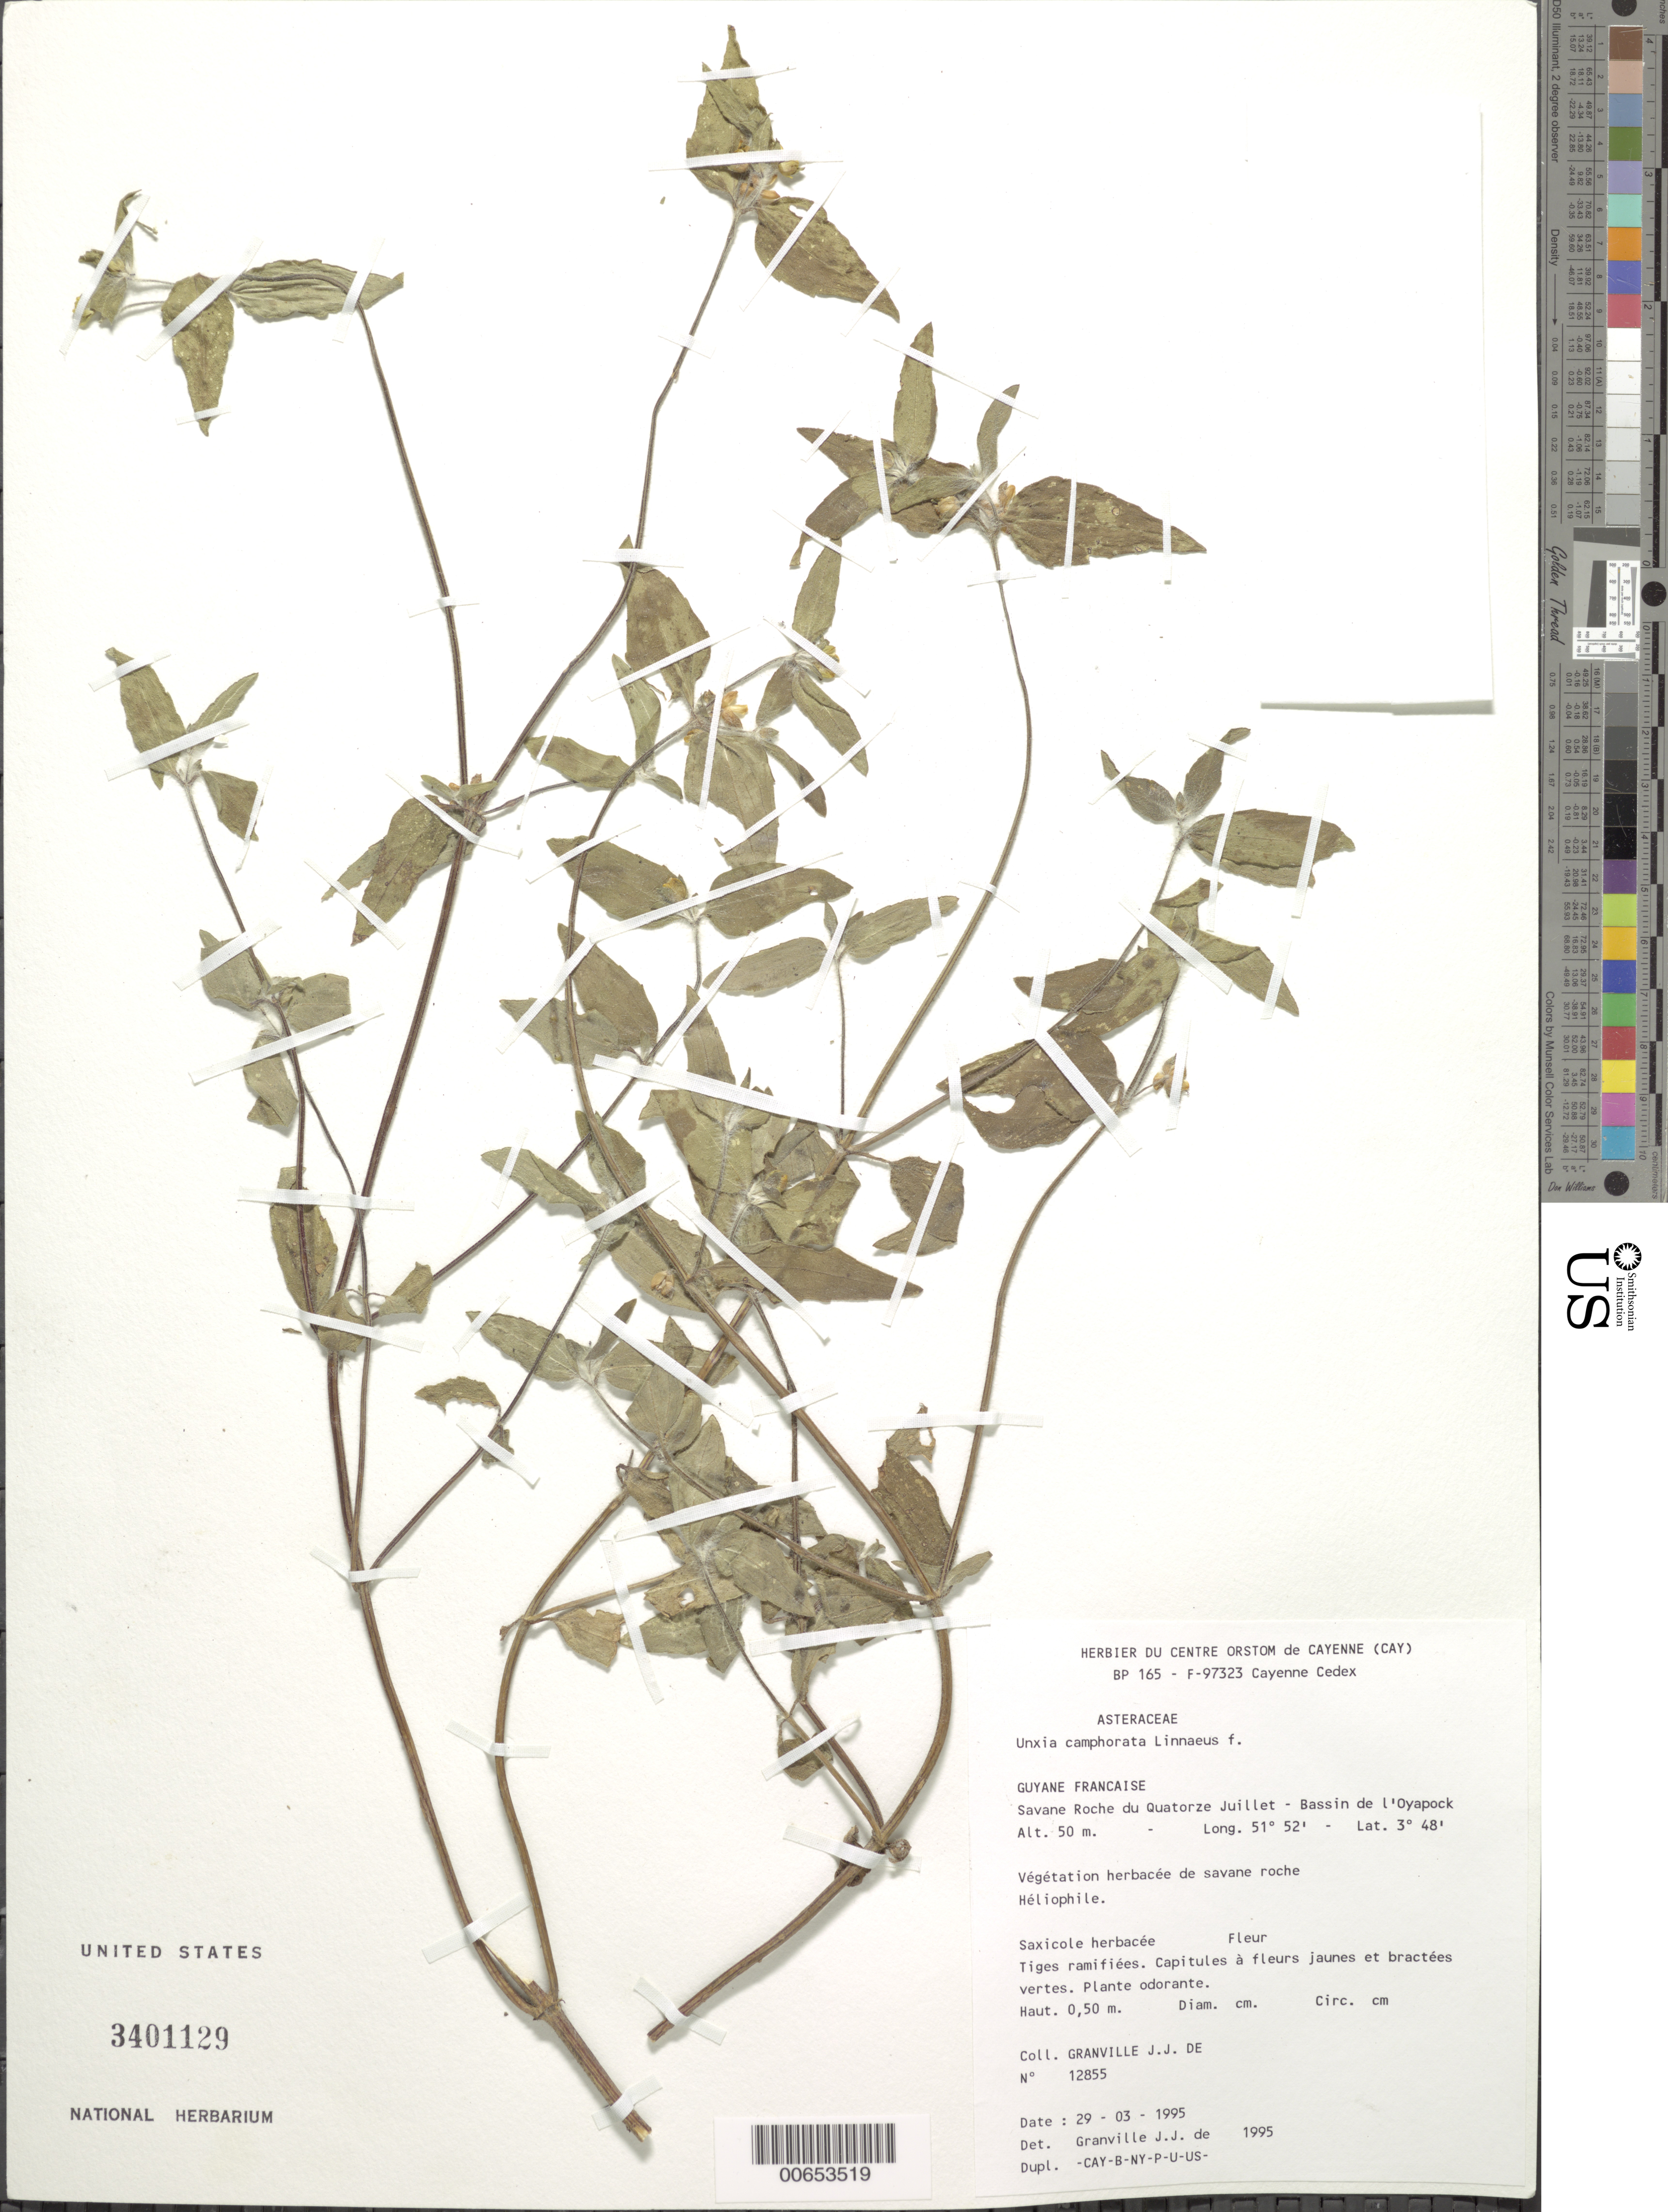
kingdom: Plantae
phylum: Tracheophyta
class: Magnoliopsida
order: Asterales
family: Asteraceae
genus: Unxia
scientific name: Unxia camphorata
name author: L. f.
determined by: Granville, J. J. de, (CAY), Institut de Recherche pour le Developpement (IRD) (FRENCH GUIANA)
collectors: J.-J. de Granville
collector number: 12855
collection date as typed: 29-Mar-95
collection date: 1995-03-29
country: French Guiana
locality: Savane Roche du Quatorze Juiliet, Bassin de l'Oyapock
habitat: Végétation herbacée de savane roche, héliophile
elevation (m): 50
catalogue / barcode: US 3401129